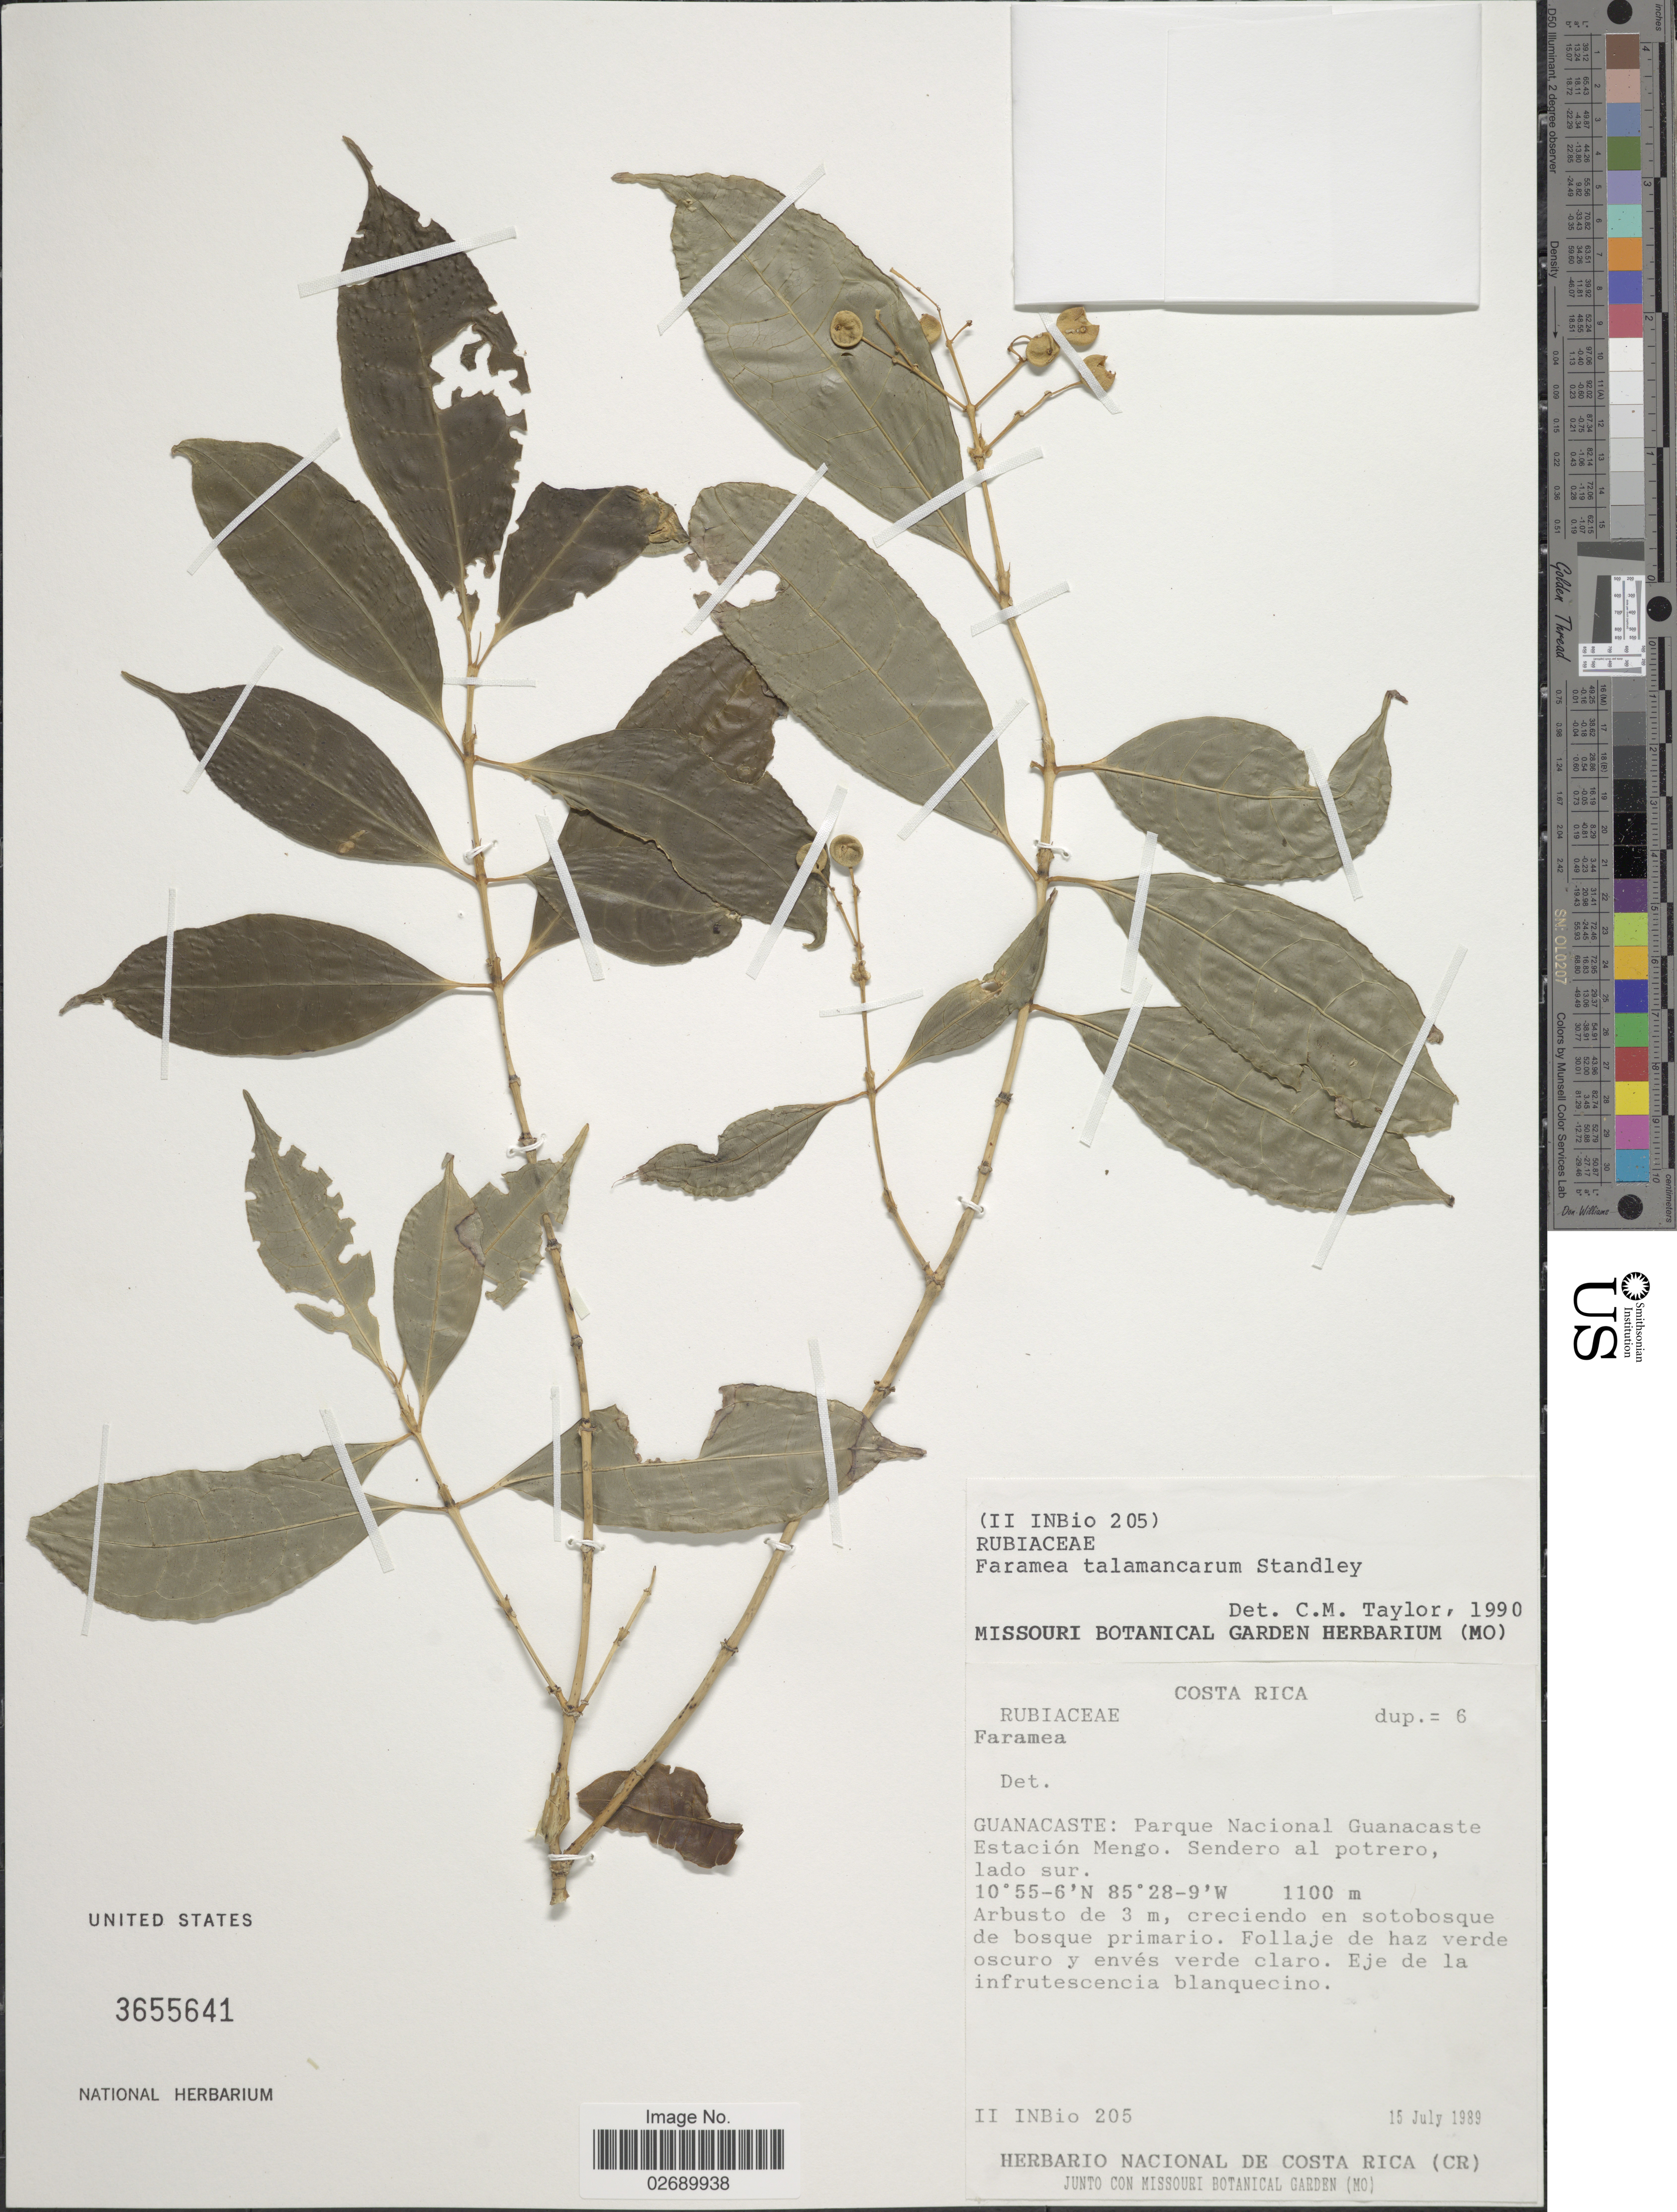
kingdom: Plantae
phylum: Tracheophyta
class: Magnoliopsida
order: Gentianales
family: Rubiaceae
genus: Faramea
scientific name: Faramea talamancarum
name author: Standl.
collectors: I. INBio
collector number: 205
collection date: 1989-07-15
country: Costa Rica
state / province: Guanacaste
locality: Parque Nacional Guanacaste Estacion Mengo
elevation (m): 1100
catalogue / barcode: US 3655641